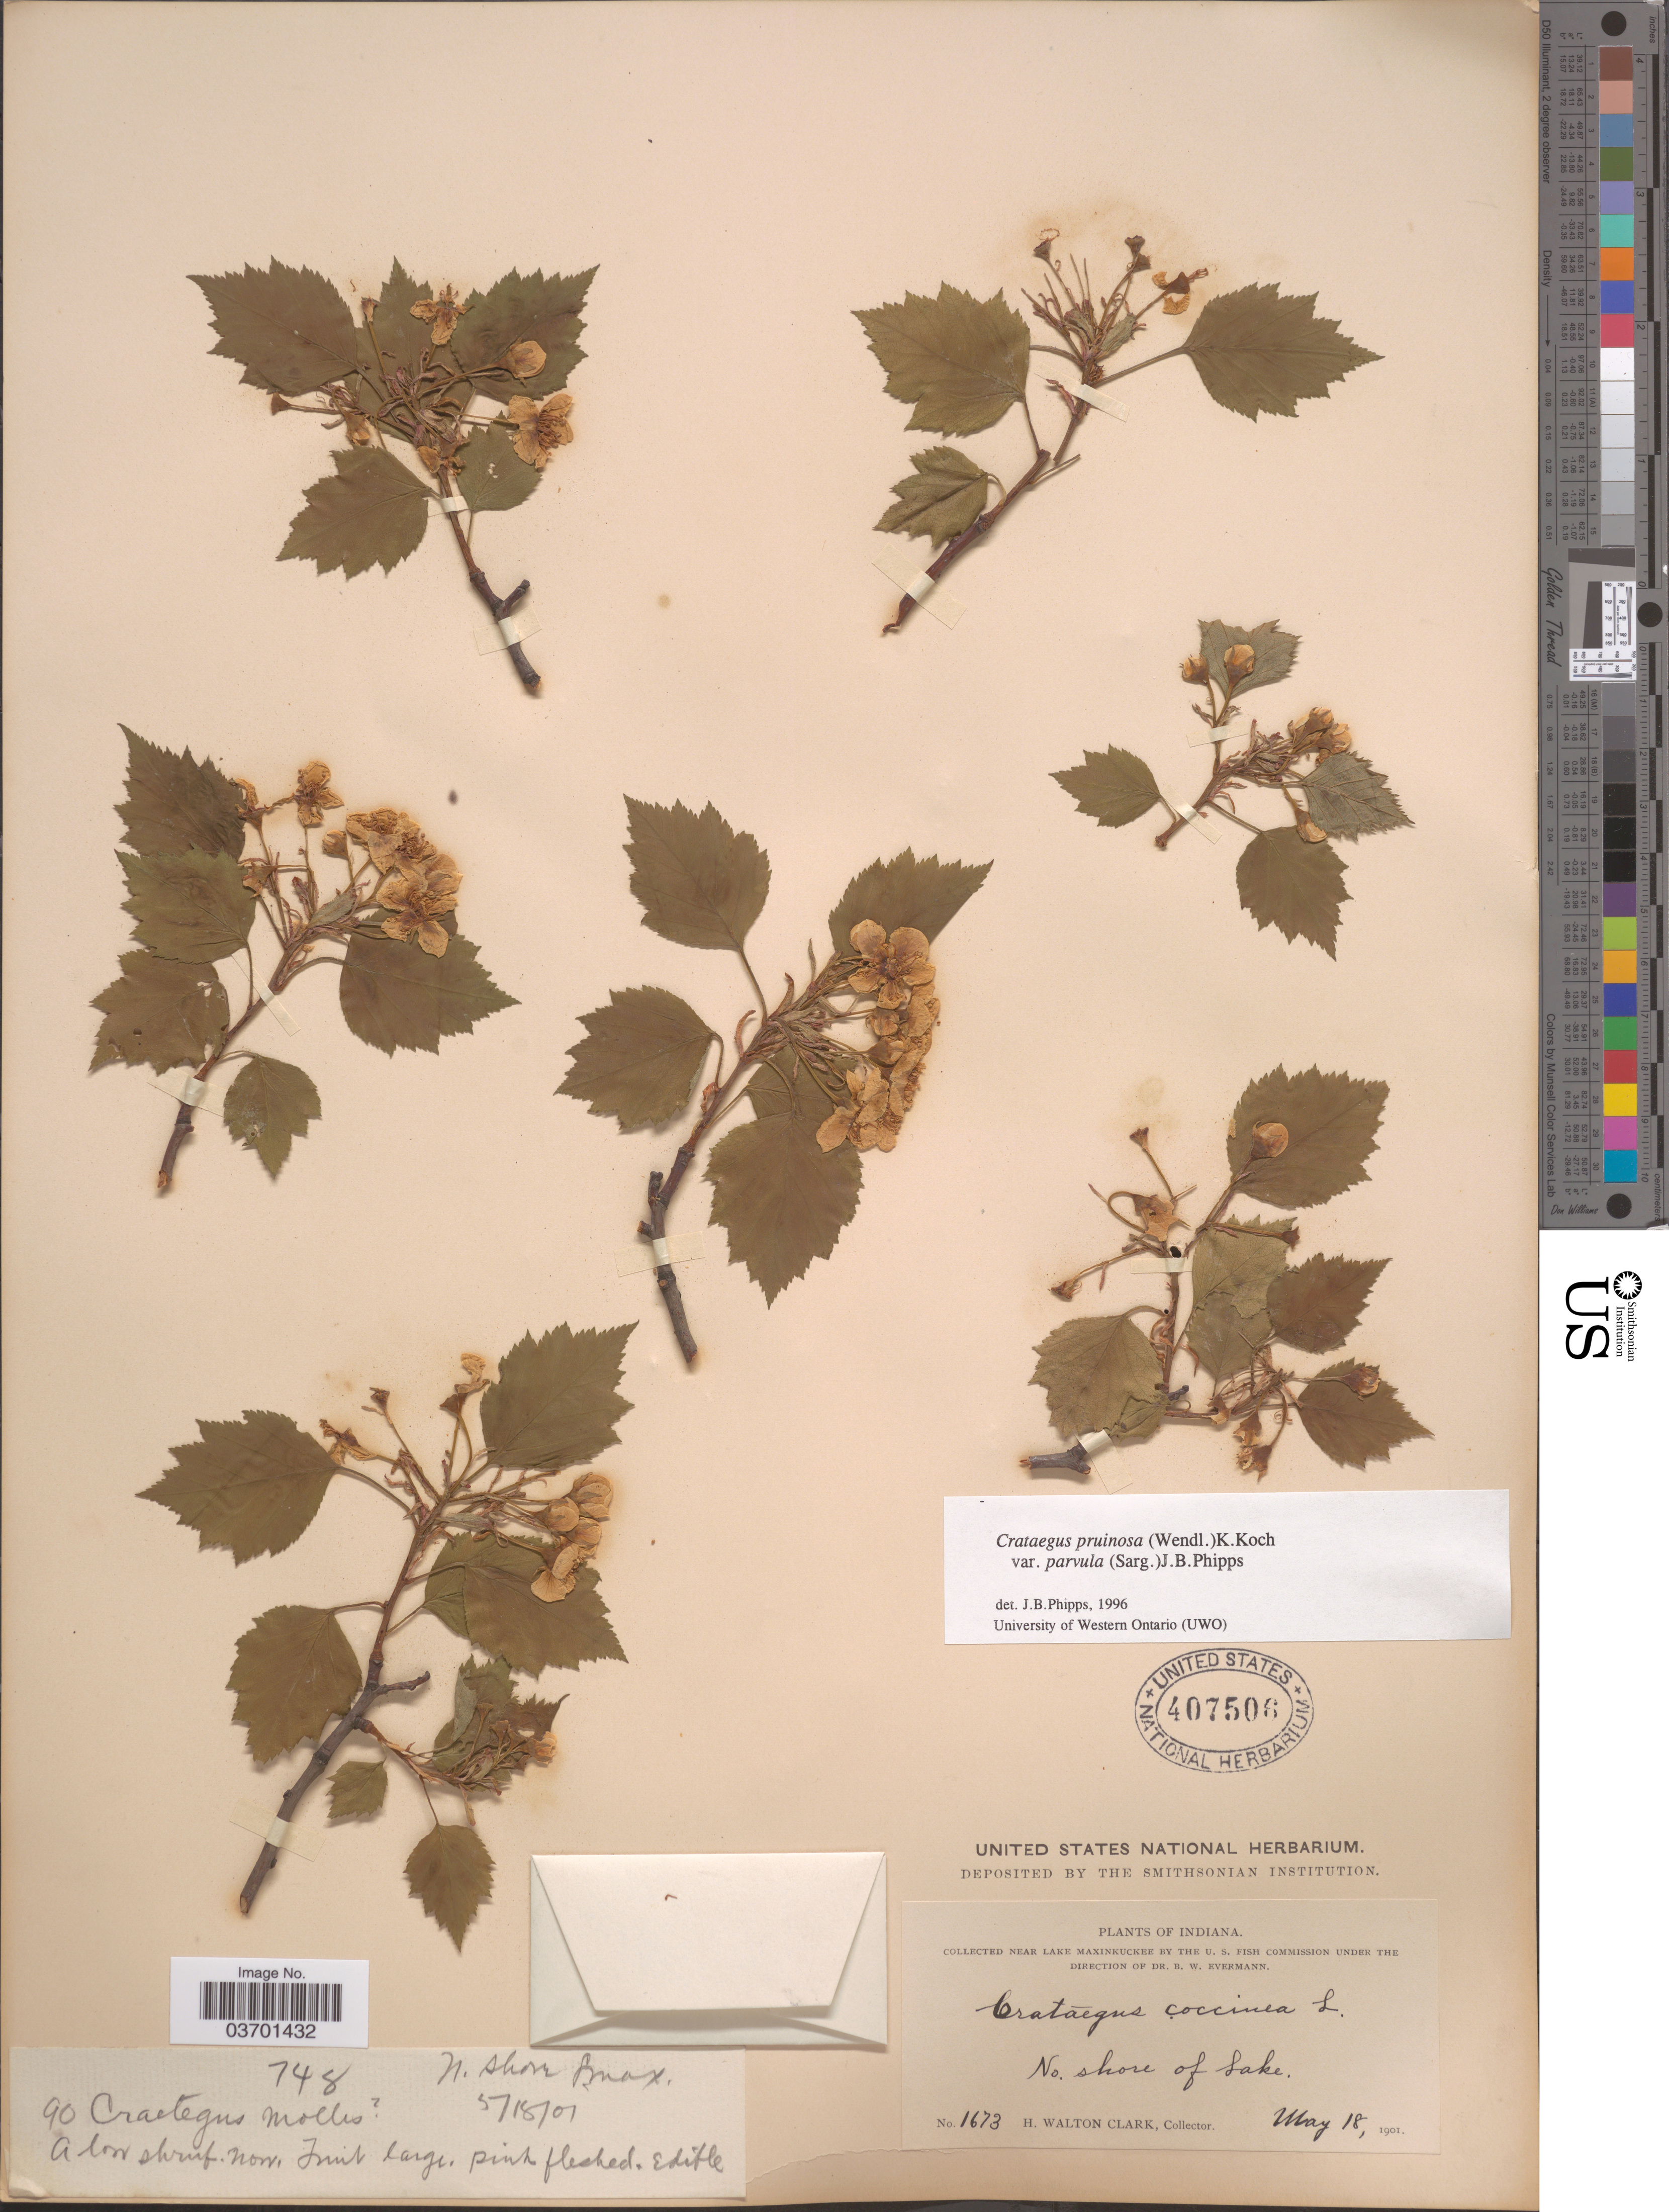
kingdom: Plantae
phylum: Tracheophyta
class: Magnoliopsida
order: Rosales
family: Rosaceae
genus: Crataegus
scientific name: Crataegus pruinosa var. parvula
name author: (Sarg.) J.B. Phipps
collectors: H. W. Clark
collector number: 1673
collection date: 1901-05-18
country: United States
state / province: Indiana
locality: Near Lake Maxinkuckee. No. shore of Lake.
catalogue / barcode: US 407506